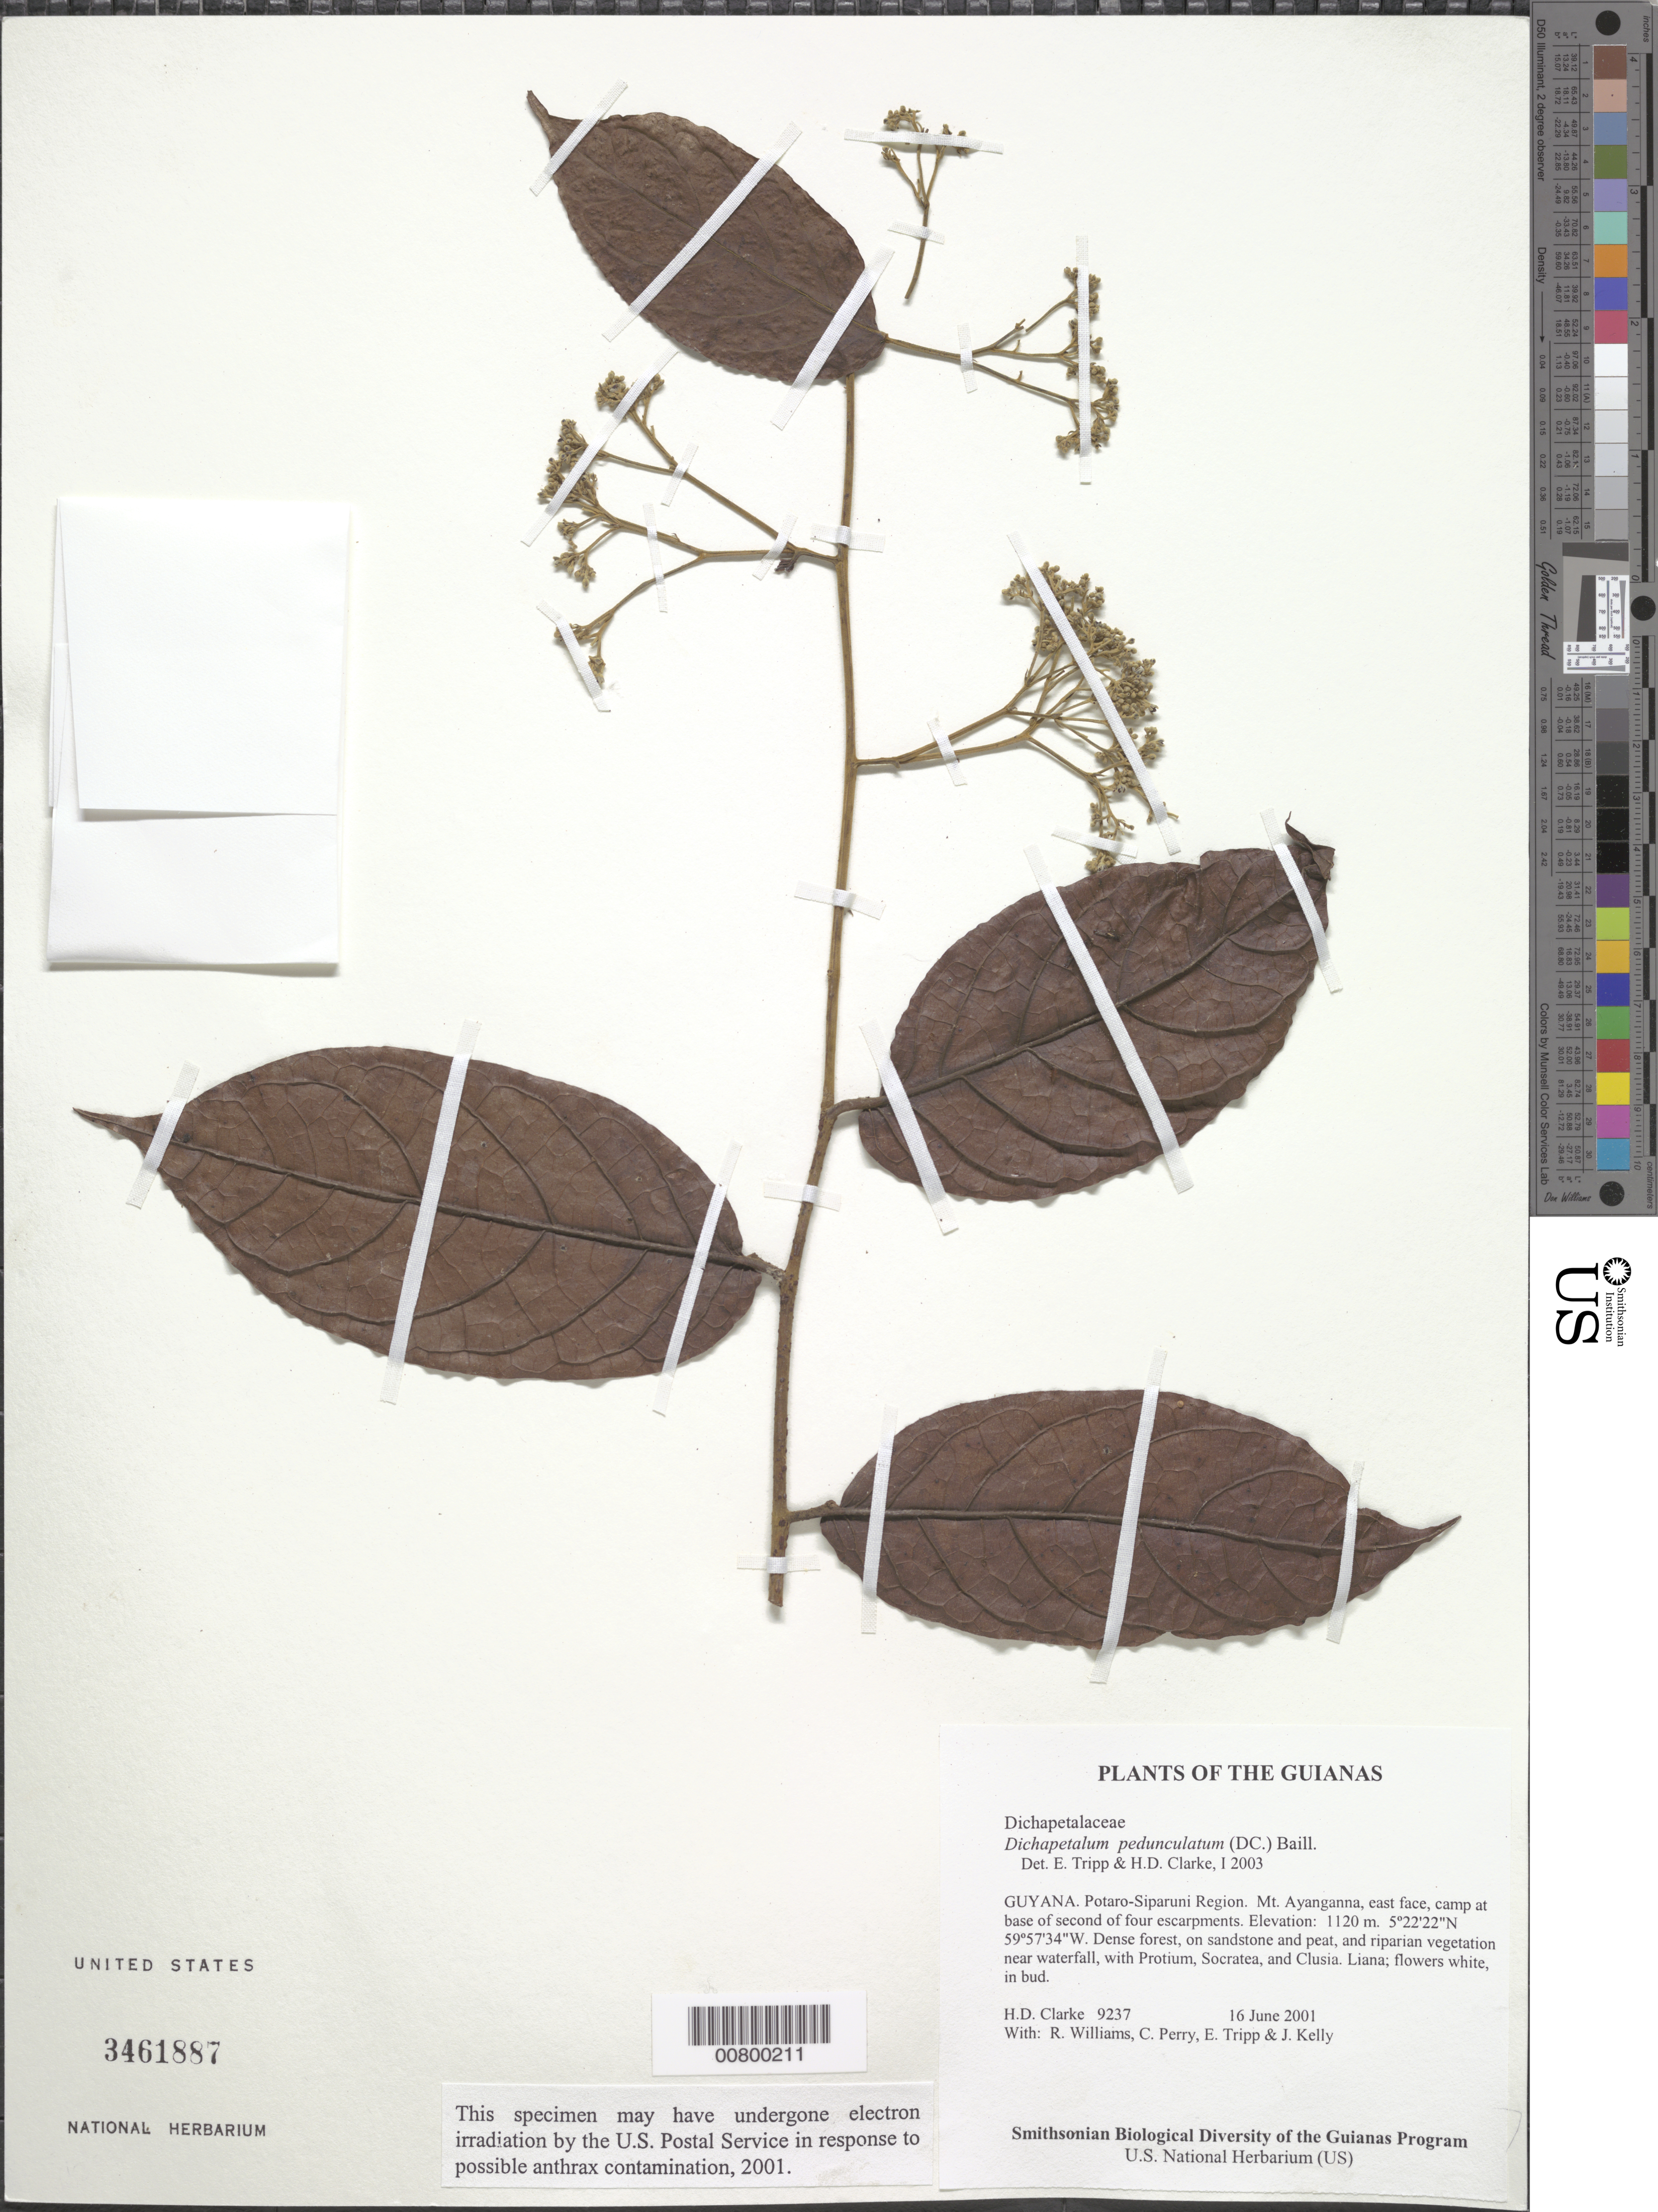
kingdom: Plantae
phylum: Tracheophyta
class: Magnoliopsida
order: Malpighiales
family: Dichapetalaceae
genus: Dichapetalum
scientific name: Dichapetalum pedunculatum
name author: (DC.) Baill.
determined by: Tripp, E. A.; Clarke, H. D.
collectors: H. D. Clarke, R. Williams, C. Perry, E. Tripp & J. Kelly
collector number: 9237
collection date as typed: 16 June 2001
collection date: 2001-06-16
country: Guyana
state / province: Potaro-Siparuni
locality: Mt. Ayanganna, east face, camp at base of second of four escarpments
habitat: Dense forest, on sandstone and peat, and riparian vegetation near waterfall, with Protium, Socratea, and Clusia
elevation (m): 1120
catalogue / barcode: US 3461887